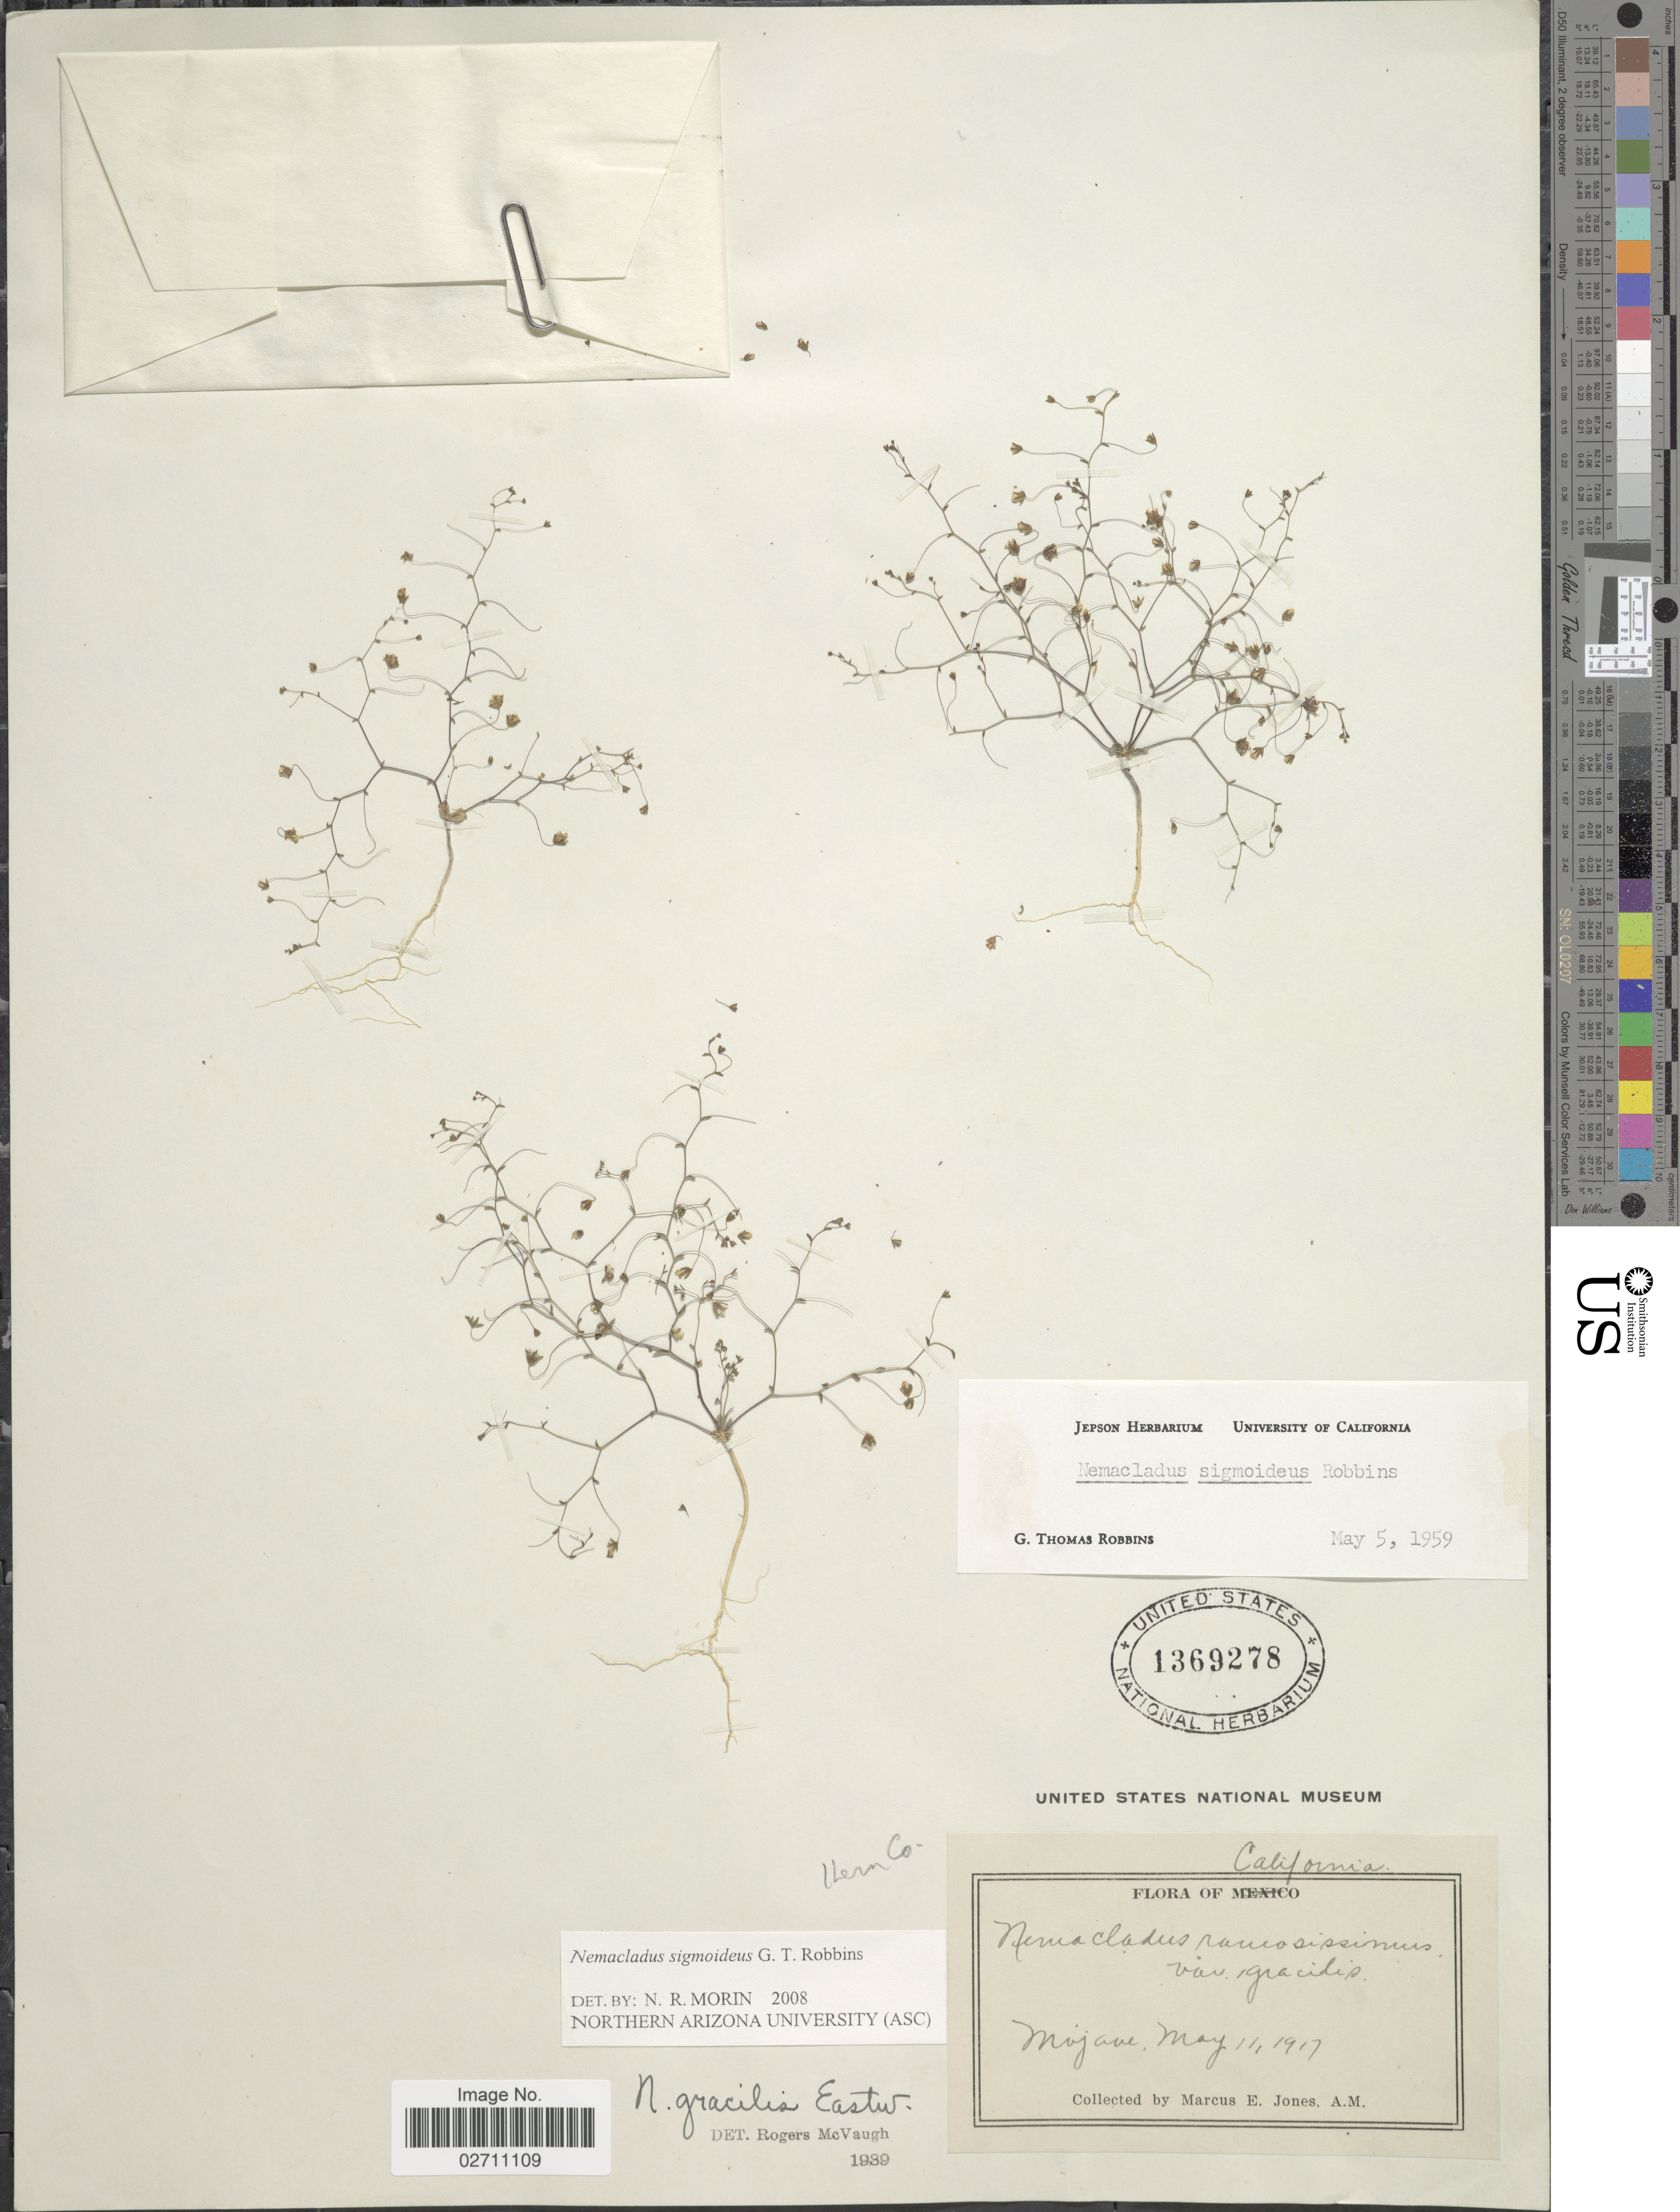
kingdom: Plantae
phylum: Tracheophyta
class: Magnoliopsida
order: Asterales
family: Campanulaceae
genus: Nemacladus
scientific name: Nemacladus sigmoideus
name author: G.T. Robbins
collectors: M. E. Jones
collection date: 1917-05-11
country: United States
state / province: California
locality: Mojave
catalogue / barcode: US 1369278